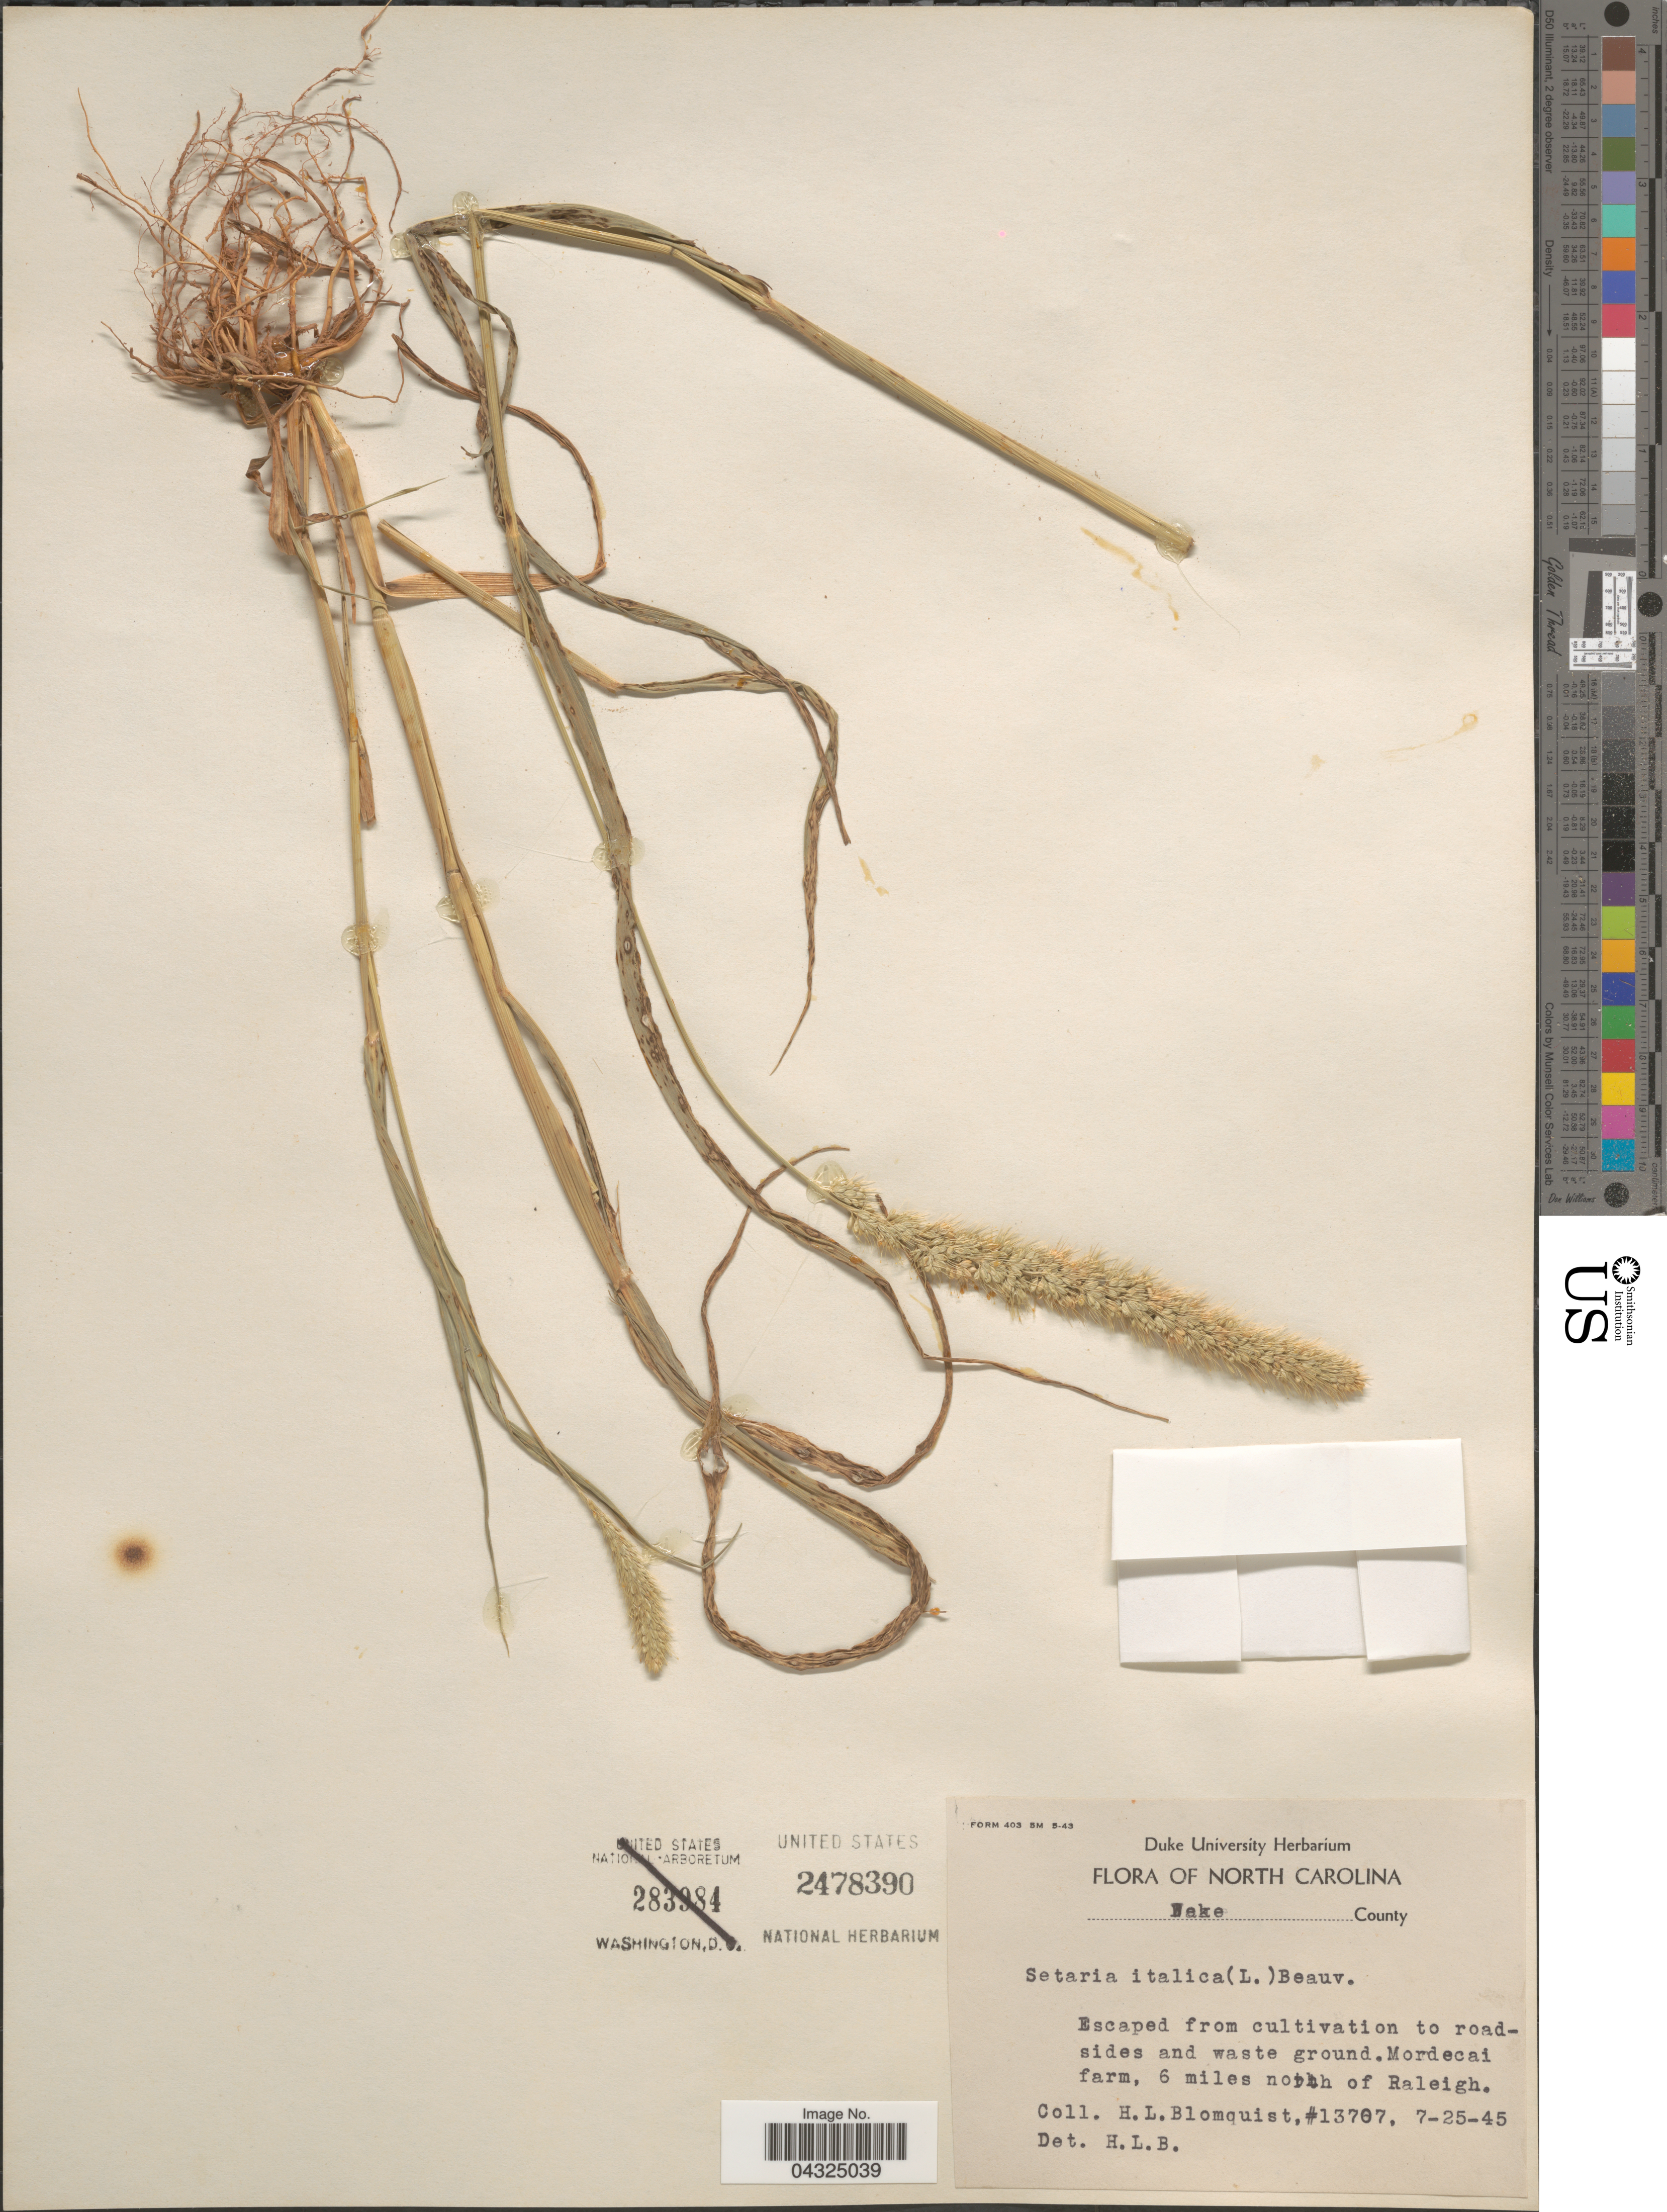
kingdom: Plantae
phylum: Tracheophyta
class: Liliopsida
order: Poales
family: Poaceae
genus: Setaria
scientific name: Setaria italica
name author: (L.) P. Beauv.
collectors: H. Blomquist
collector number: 13707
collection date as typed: Transcribed d/m/y: 25/7/45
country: United States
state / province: North Carolina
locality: Wake County. Escaped from cultivation to roadsides and waste ground. Mordecai farm, 6 miles north of Raleigh.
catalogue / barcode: US 2478390